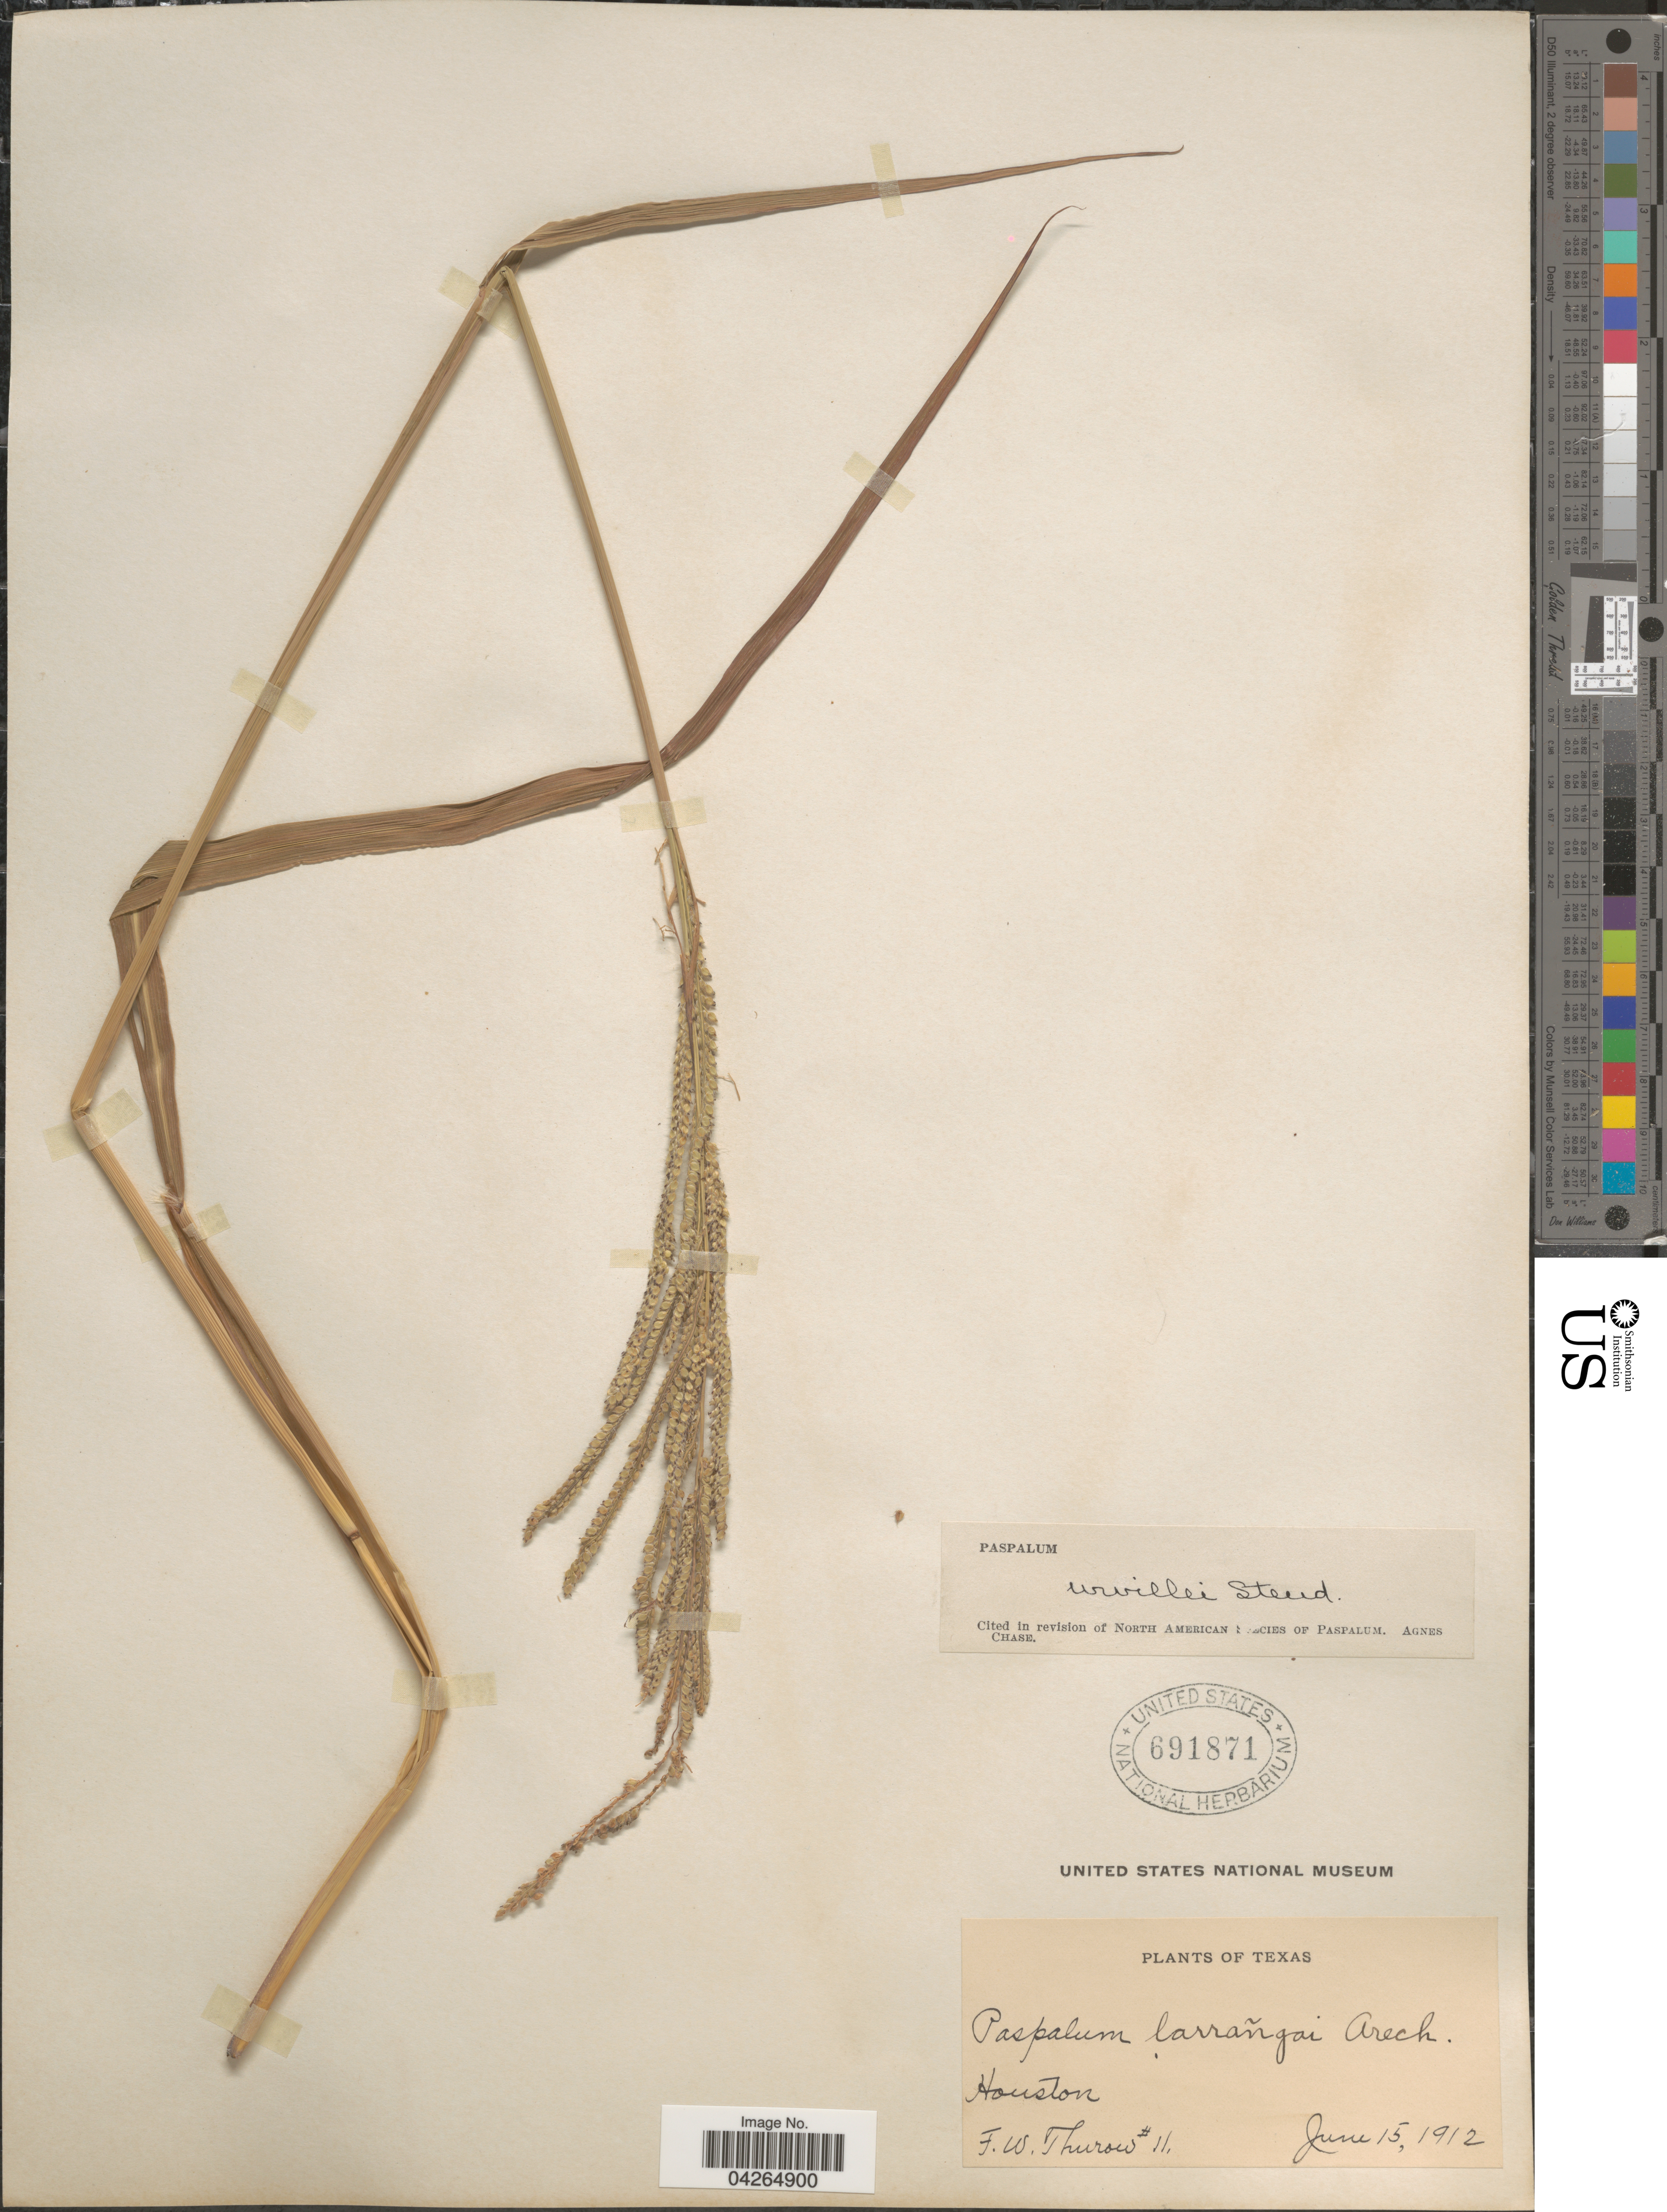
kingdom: Plantae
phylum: Tracheophyta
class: Liliopsida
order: Poales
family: Poaceae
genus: Paspalum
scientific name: Paspalum urvillei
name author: Steud.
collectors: F. W. Thurow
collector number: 11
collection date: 1912-06-15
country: United States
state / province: Texas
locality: Houston.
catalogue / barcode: US 691871